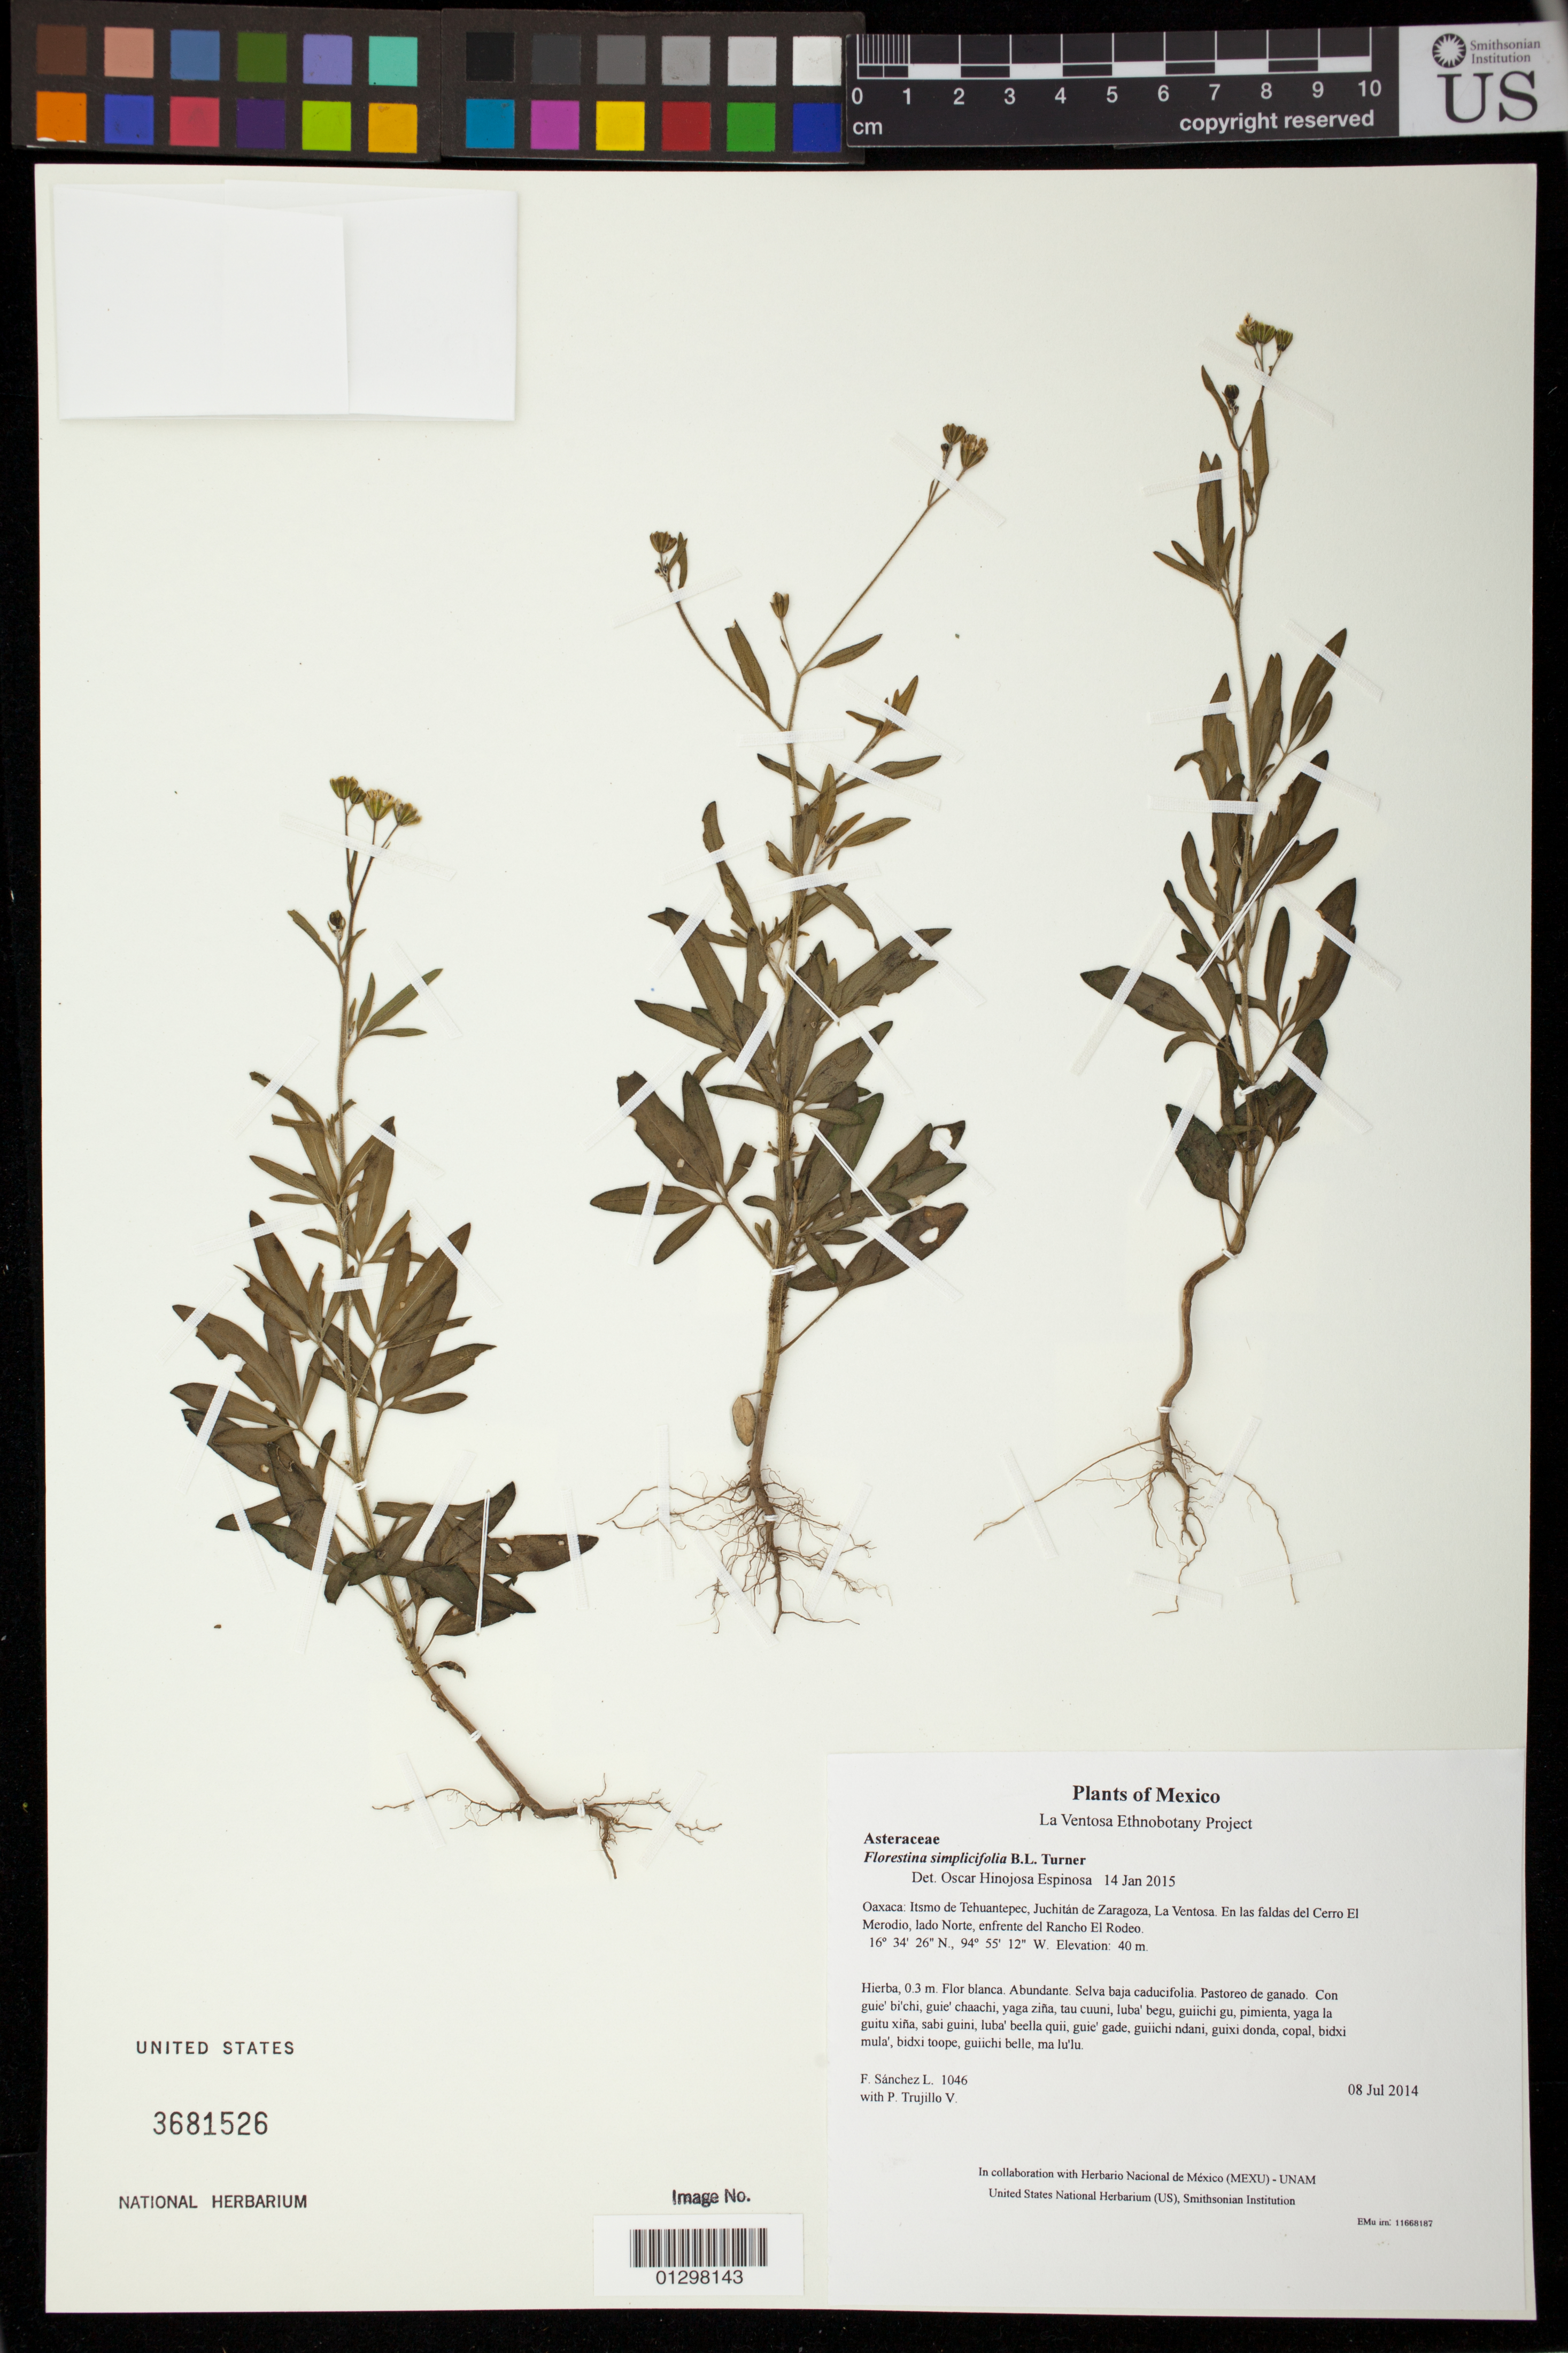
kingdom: Plantae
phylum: Tracheophyta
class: Magnoliopsida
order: Asterales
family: Asteraceae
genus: Florestina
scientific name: Florestina simplicifolia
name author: B.L. Turner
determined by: Hinojosa E., O.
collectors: F. Sánchez L. & P. Trujillo V.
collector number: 1046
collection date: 2014-07-08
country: Mexico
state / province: Oaxaca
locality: Itsmo de Tehuantepec, Juchitán de Zaragoza, La Ventosa. En las faldas del Cerro El Merodio, lado Norte, enfrente del Rancho El Rodeo.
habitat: Selva baja caducifolia. Pastoreo de ganado.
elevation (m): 40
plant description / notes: JEBOT, MEXU, SERO, US; Guixi bandaga. 0.3 m. Guie' naquichi'. Stale.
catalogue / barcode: US 3681526